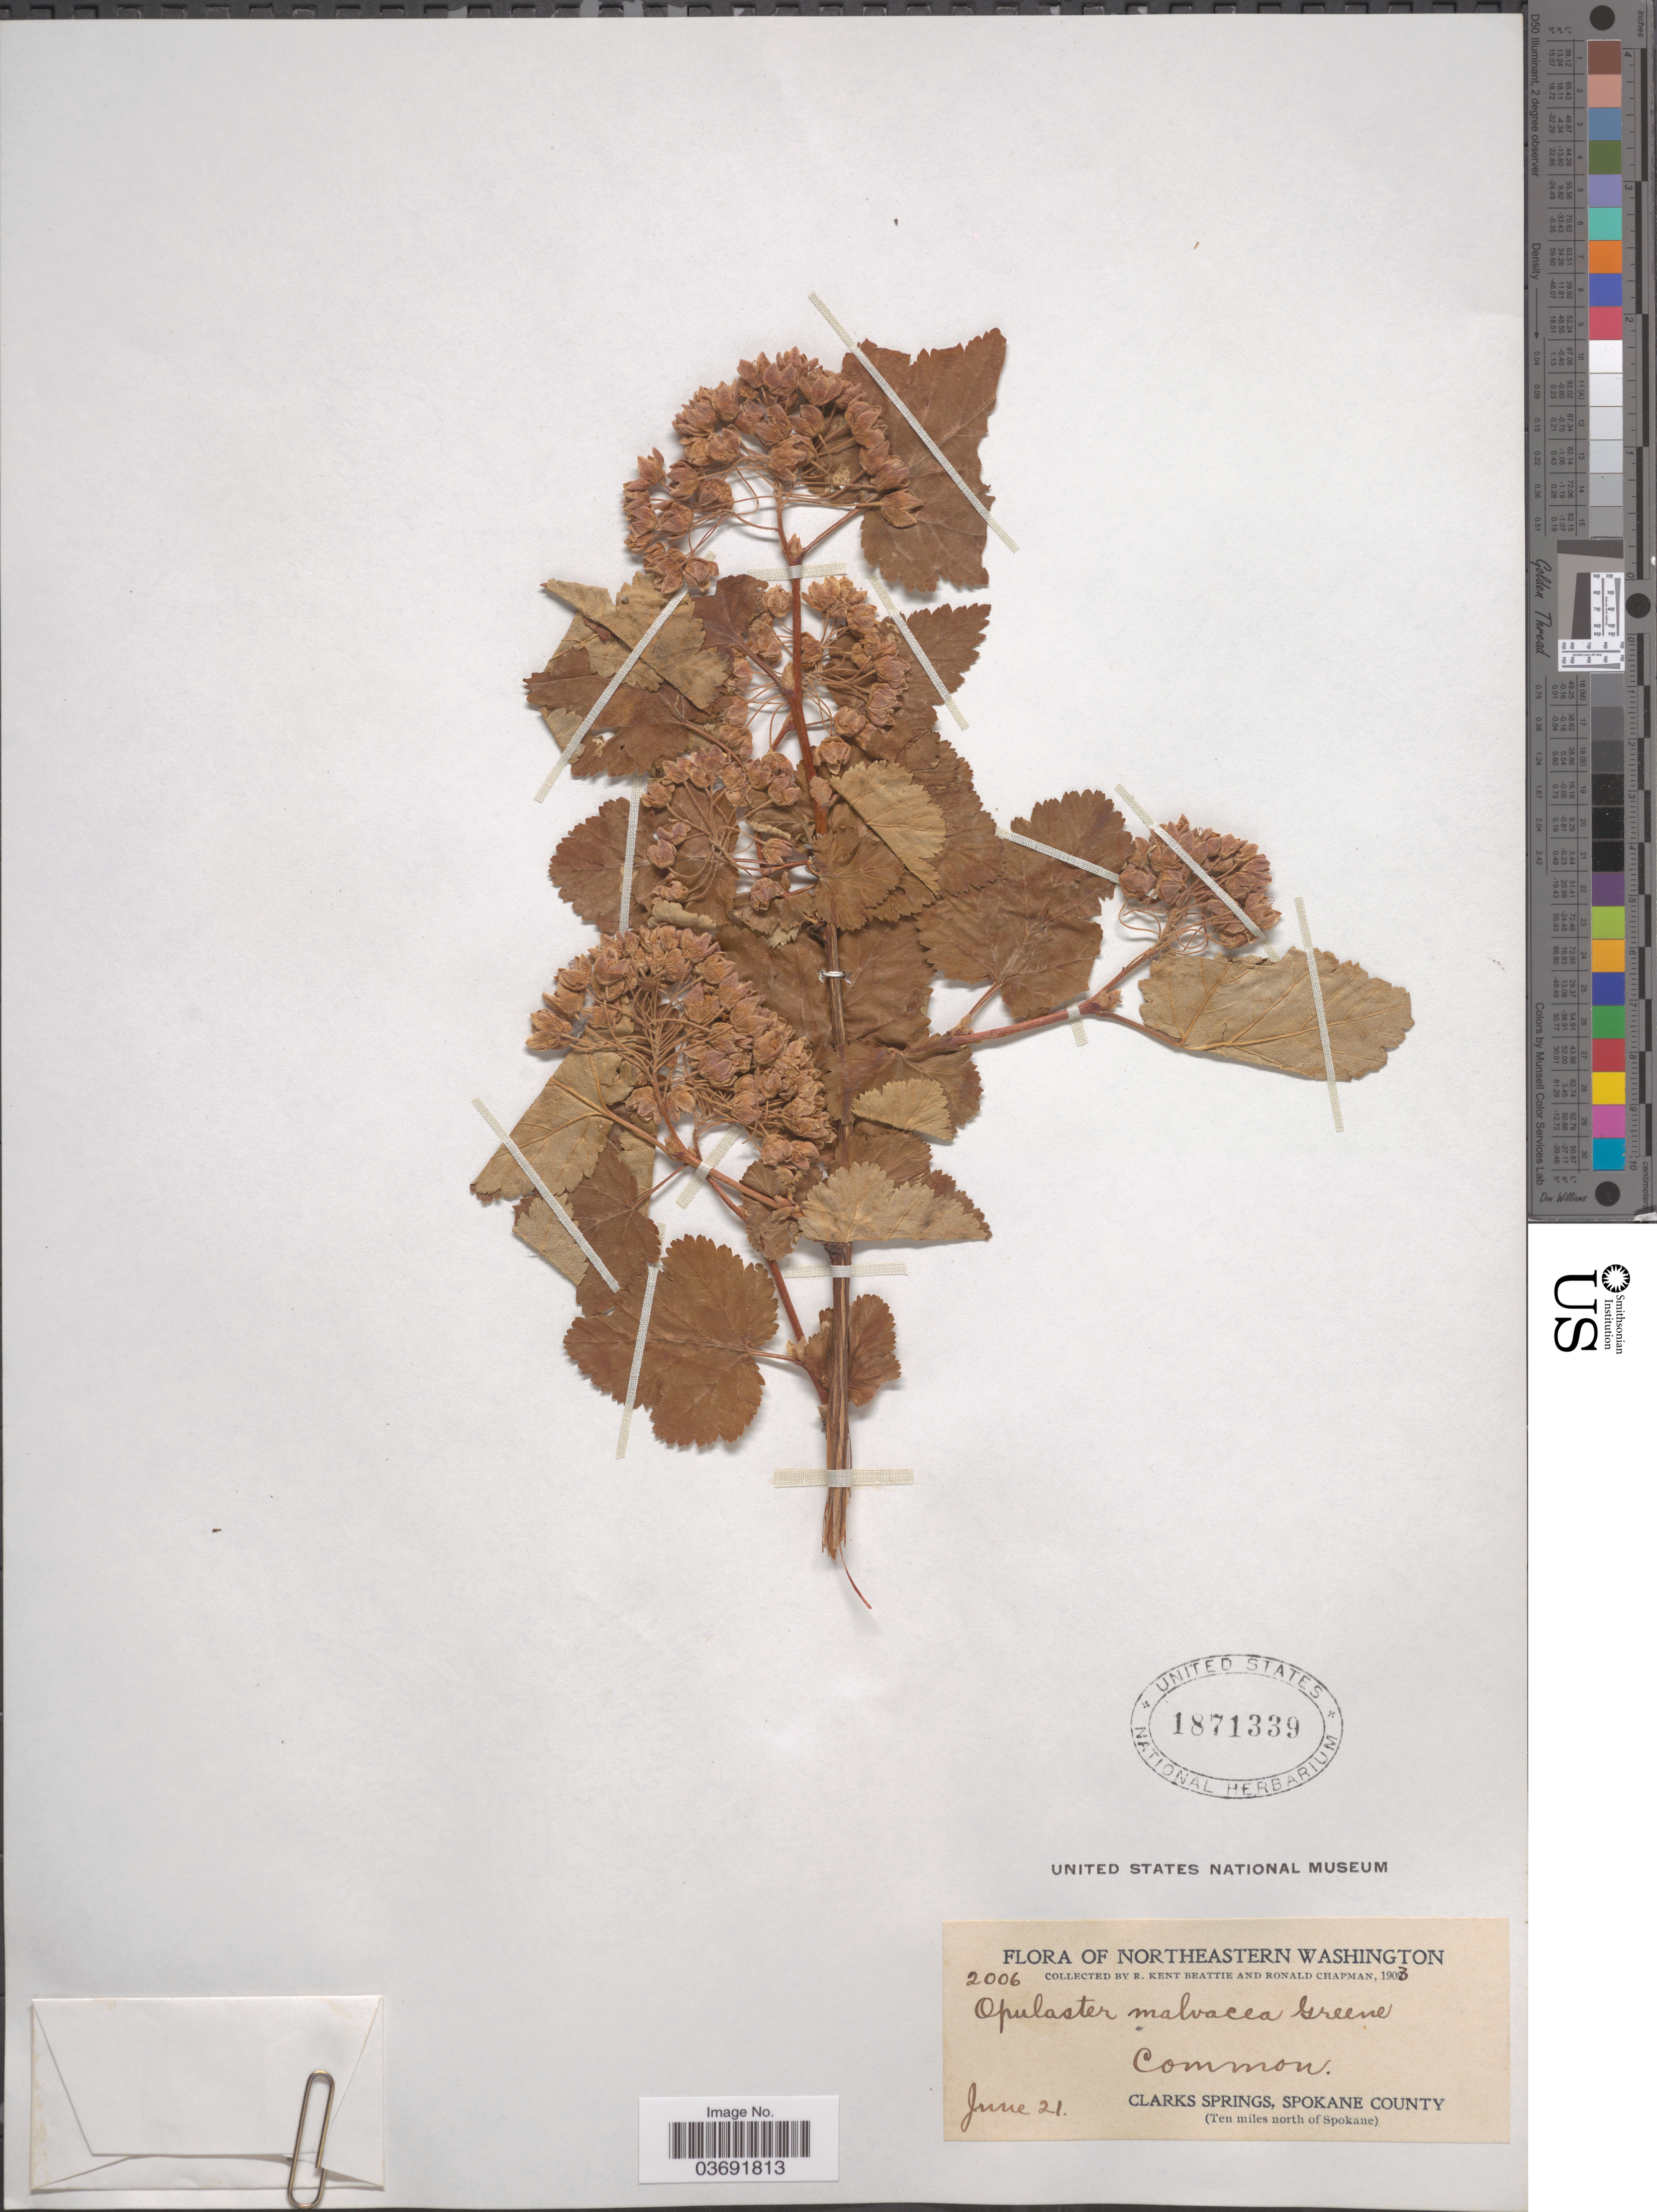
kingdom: Plantae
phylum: Tracheophyta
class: Magnoliopsida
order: Rosales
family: Rosaceae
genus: Physocarpus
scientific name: Physocarpus malvaceus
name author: (Greene) Kuntze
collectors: R. K. Beattie & R. Chapman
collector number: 2006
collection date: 1903-06-21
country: United States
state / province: Washington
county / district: Spokane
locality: Northeastern Washington. Clarks Springs, Spokane County (Ten miles north of Spokane).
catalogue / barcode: US 1871339